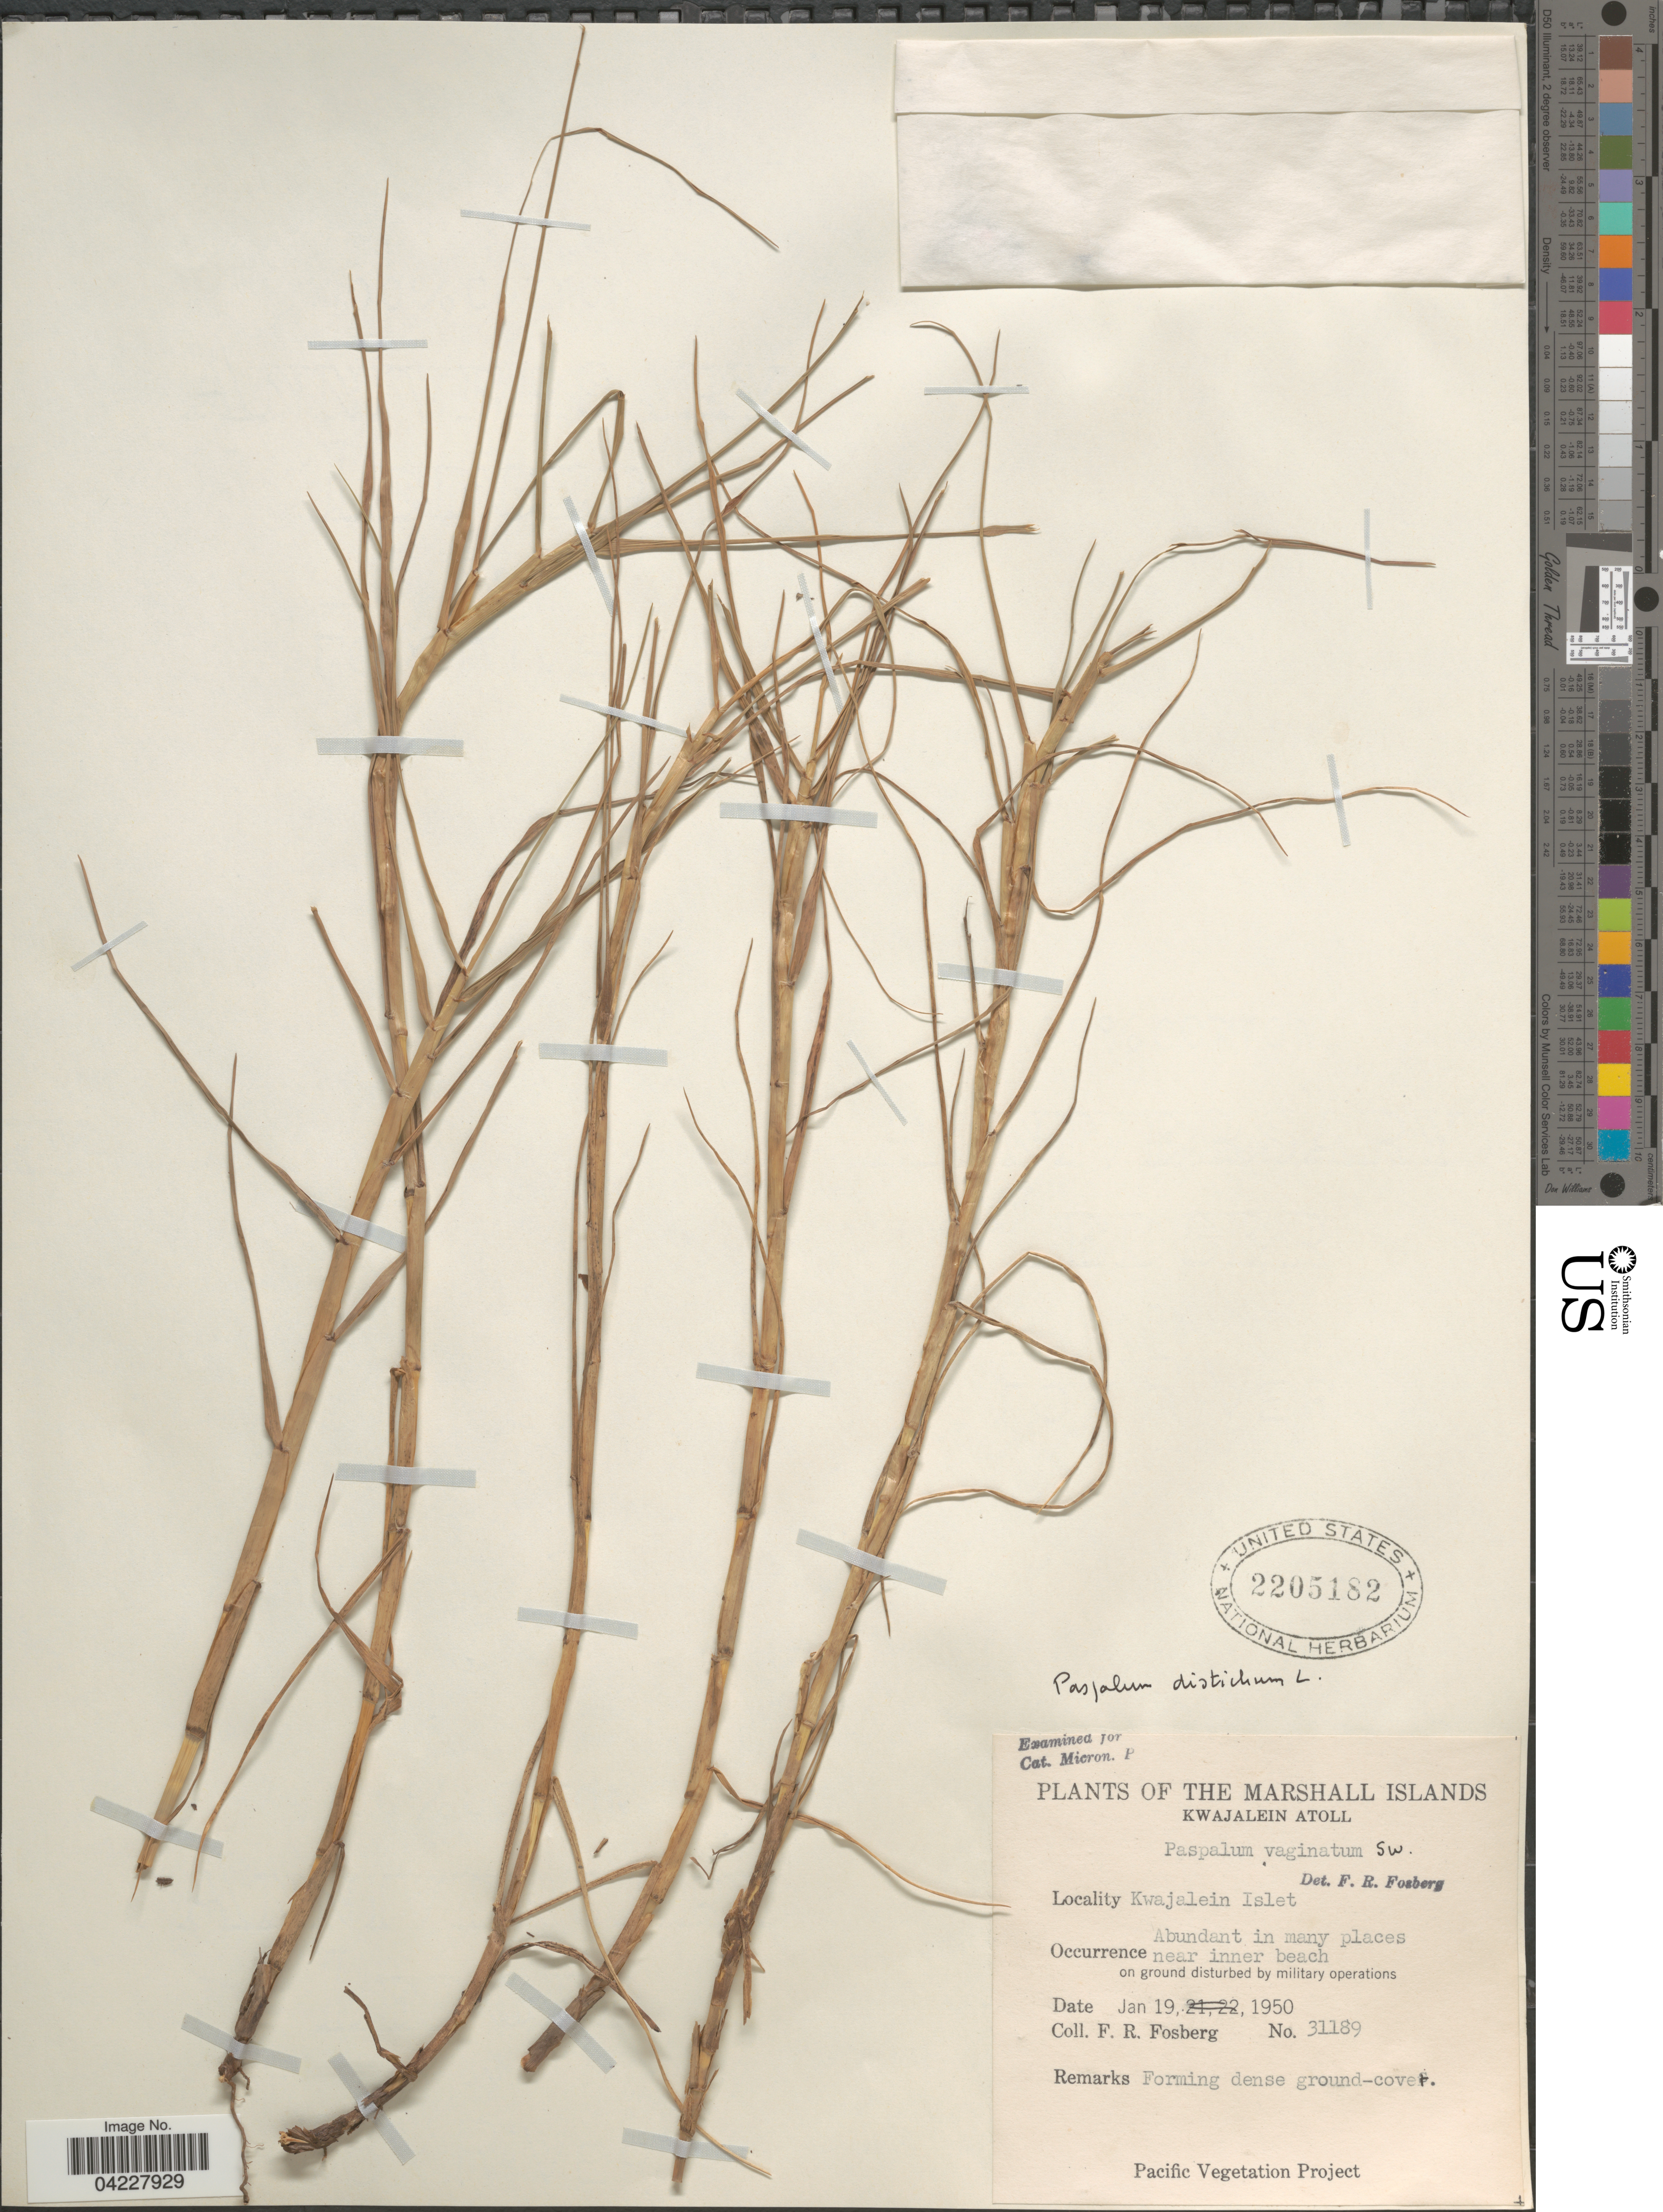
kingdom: Plantae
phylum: Tracheophyta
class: Liliopsida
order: Poales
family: Poaceae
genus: Paspalum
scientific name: Paspalum distichum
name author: L.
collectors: F. R. Fosberg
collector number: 31189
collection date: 1950-01-19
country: Marshall Islands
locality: Kwajalein Atoll. Kwajalein Islet.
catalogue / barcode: US 2205182